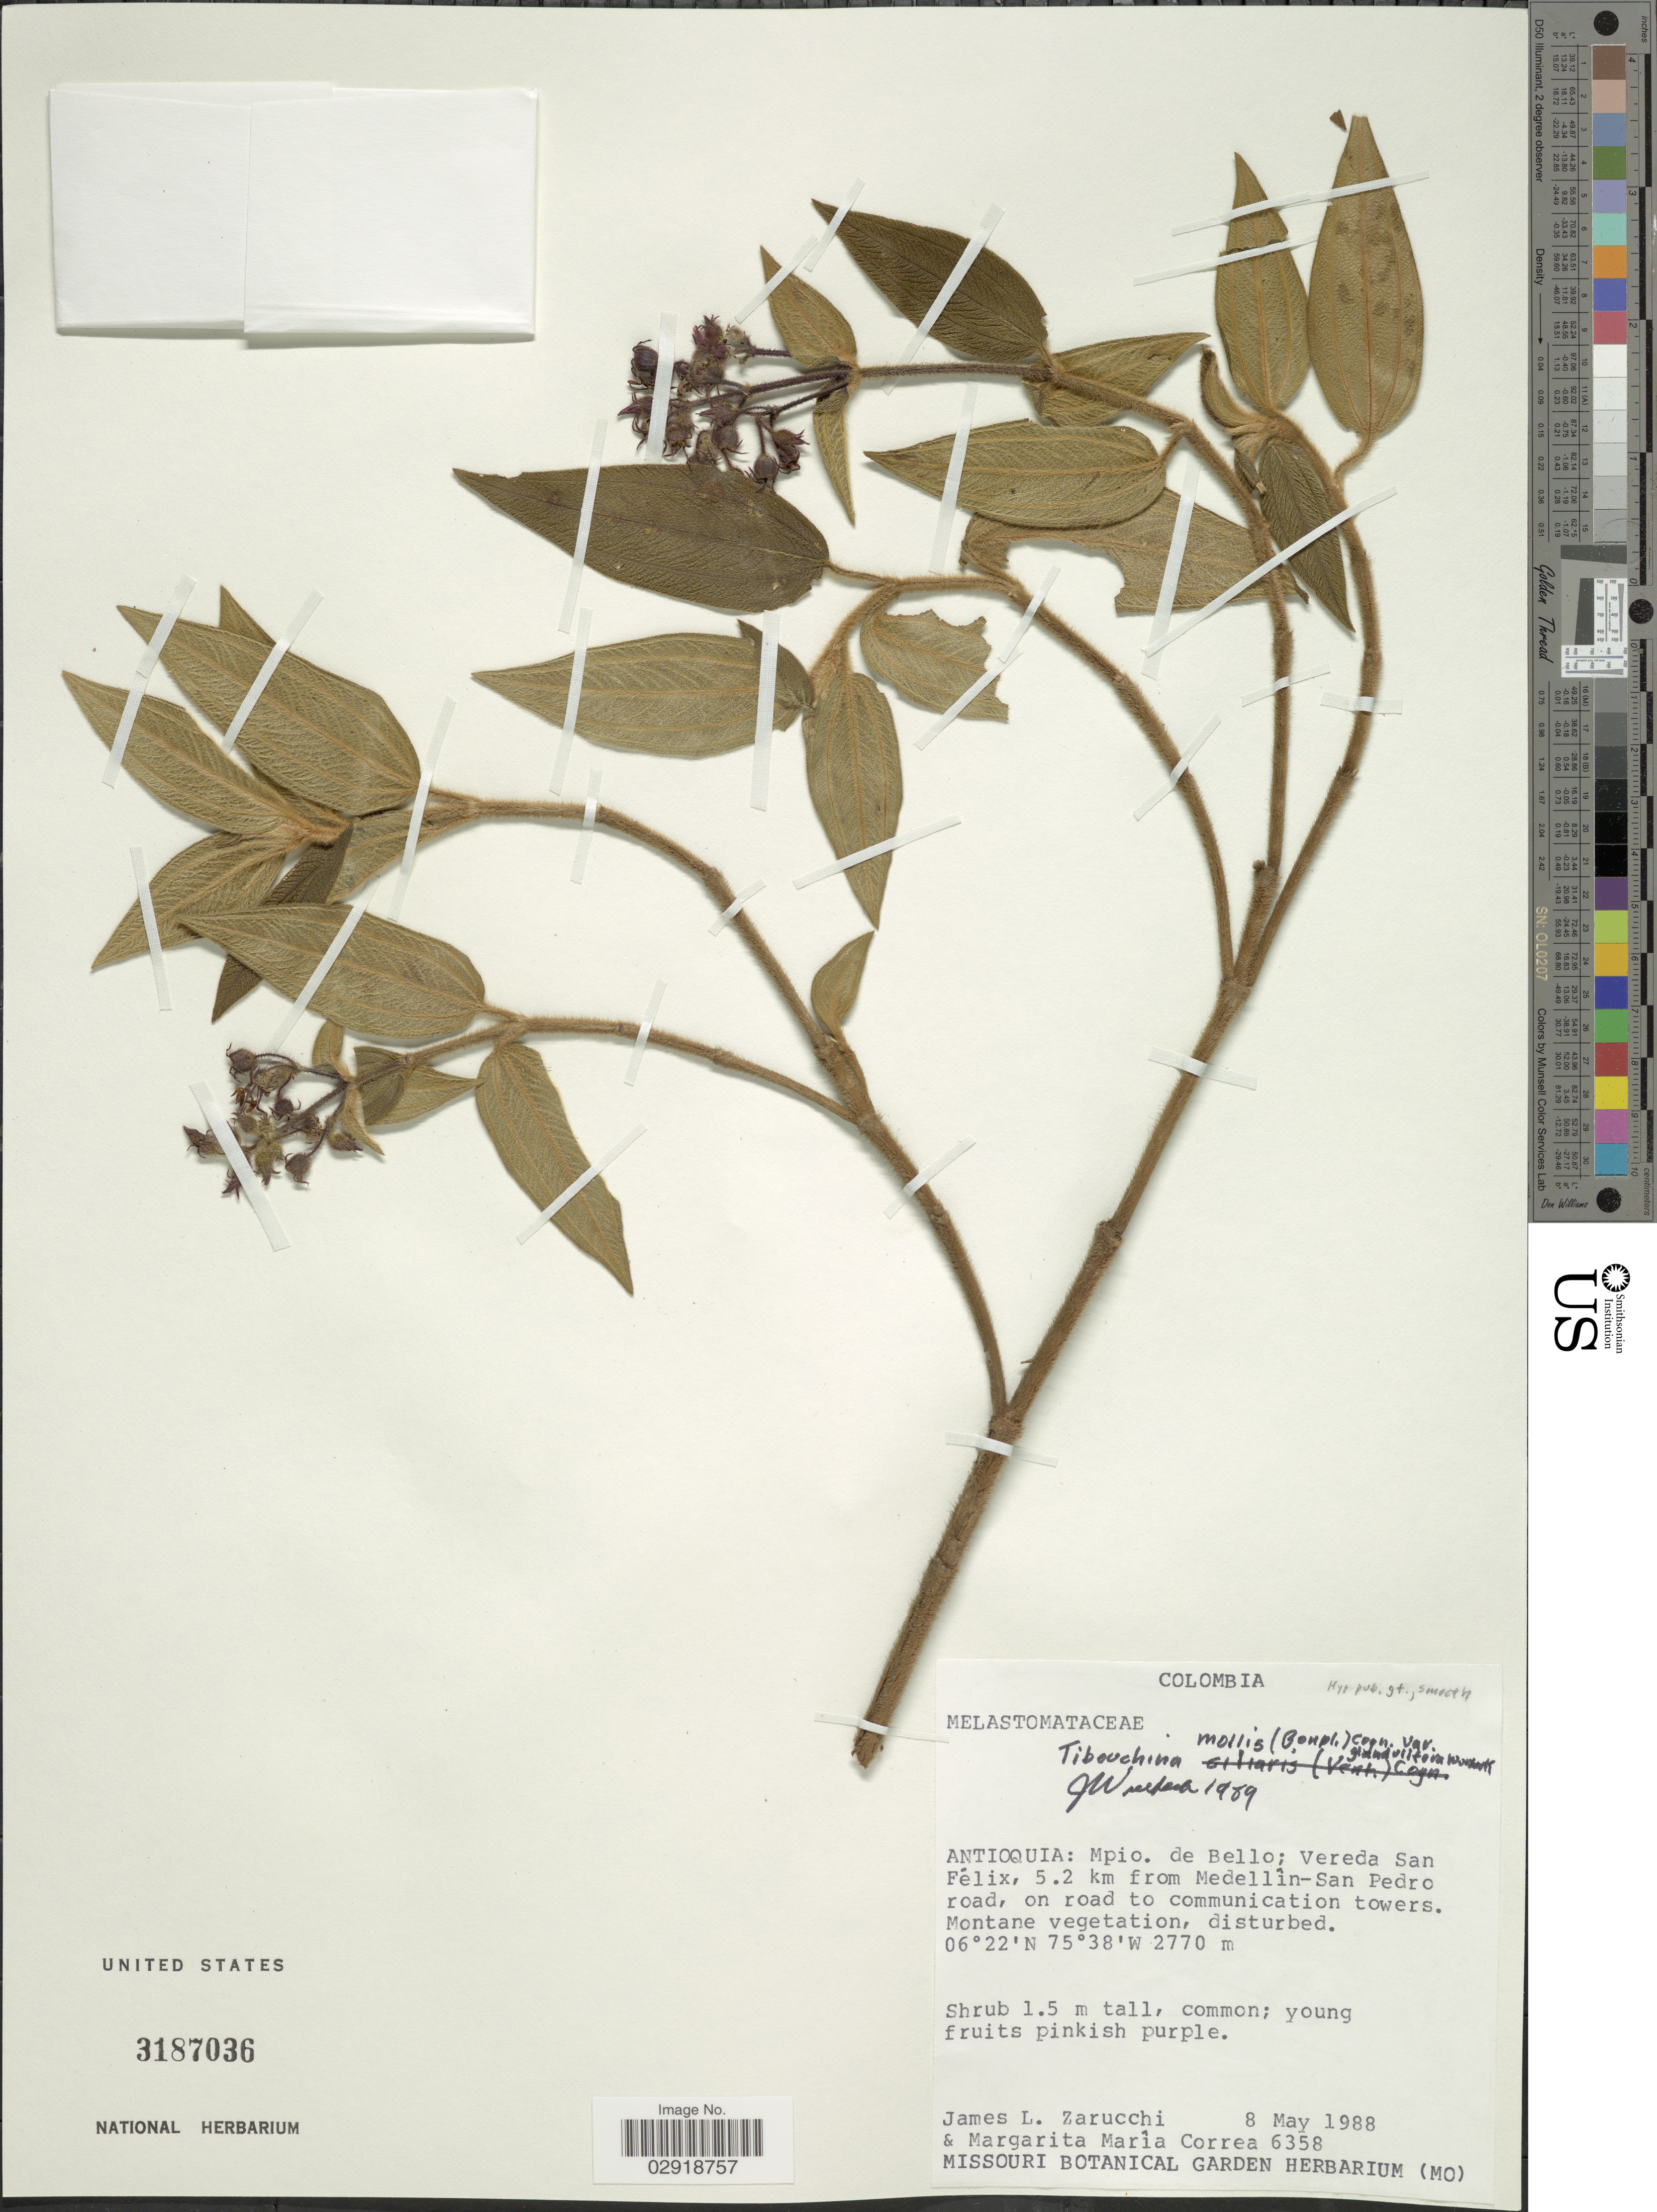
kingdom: Plantae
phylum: Tracheophyta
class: Magnoliopsida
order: Myrtales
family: Melastomataceae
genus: Chaetogastra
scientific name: Chaetogastra mollis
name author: (Bonpl.) DC.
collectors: J. L. Zarucchi & M. Correa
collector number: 6358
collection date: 1988-05-08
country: Colombia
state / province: Antioquia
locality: Mpio. de Bello; Vereda San Félix, 5.2 km from Medellin-San Pedro road, on road to communication towers.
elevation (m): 2770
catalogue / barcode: US 3187036